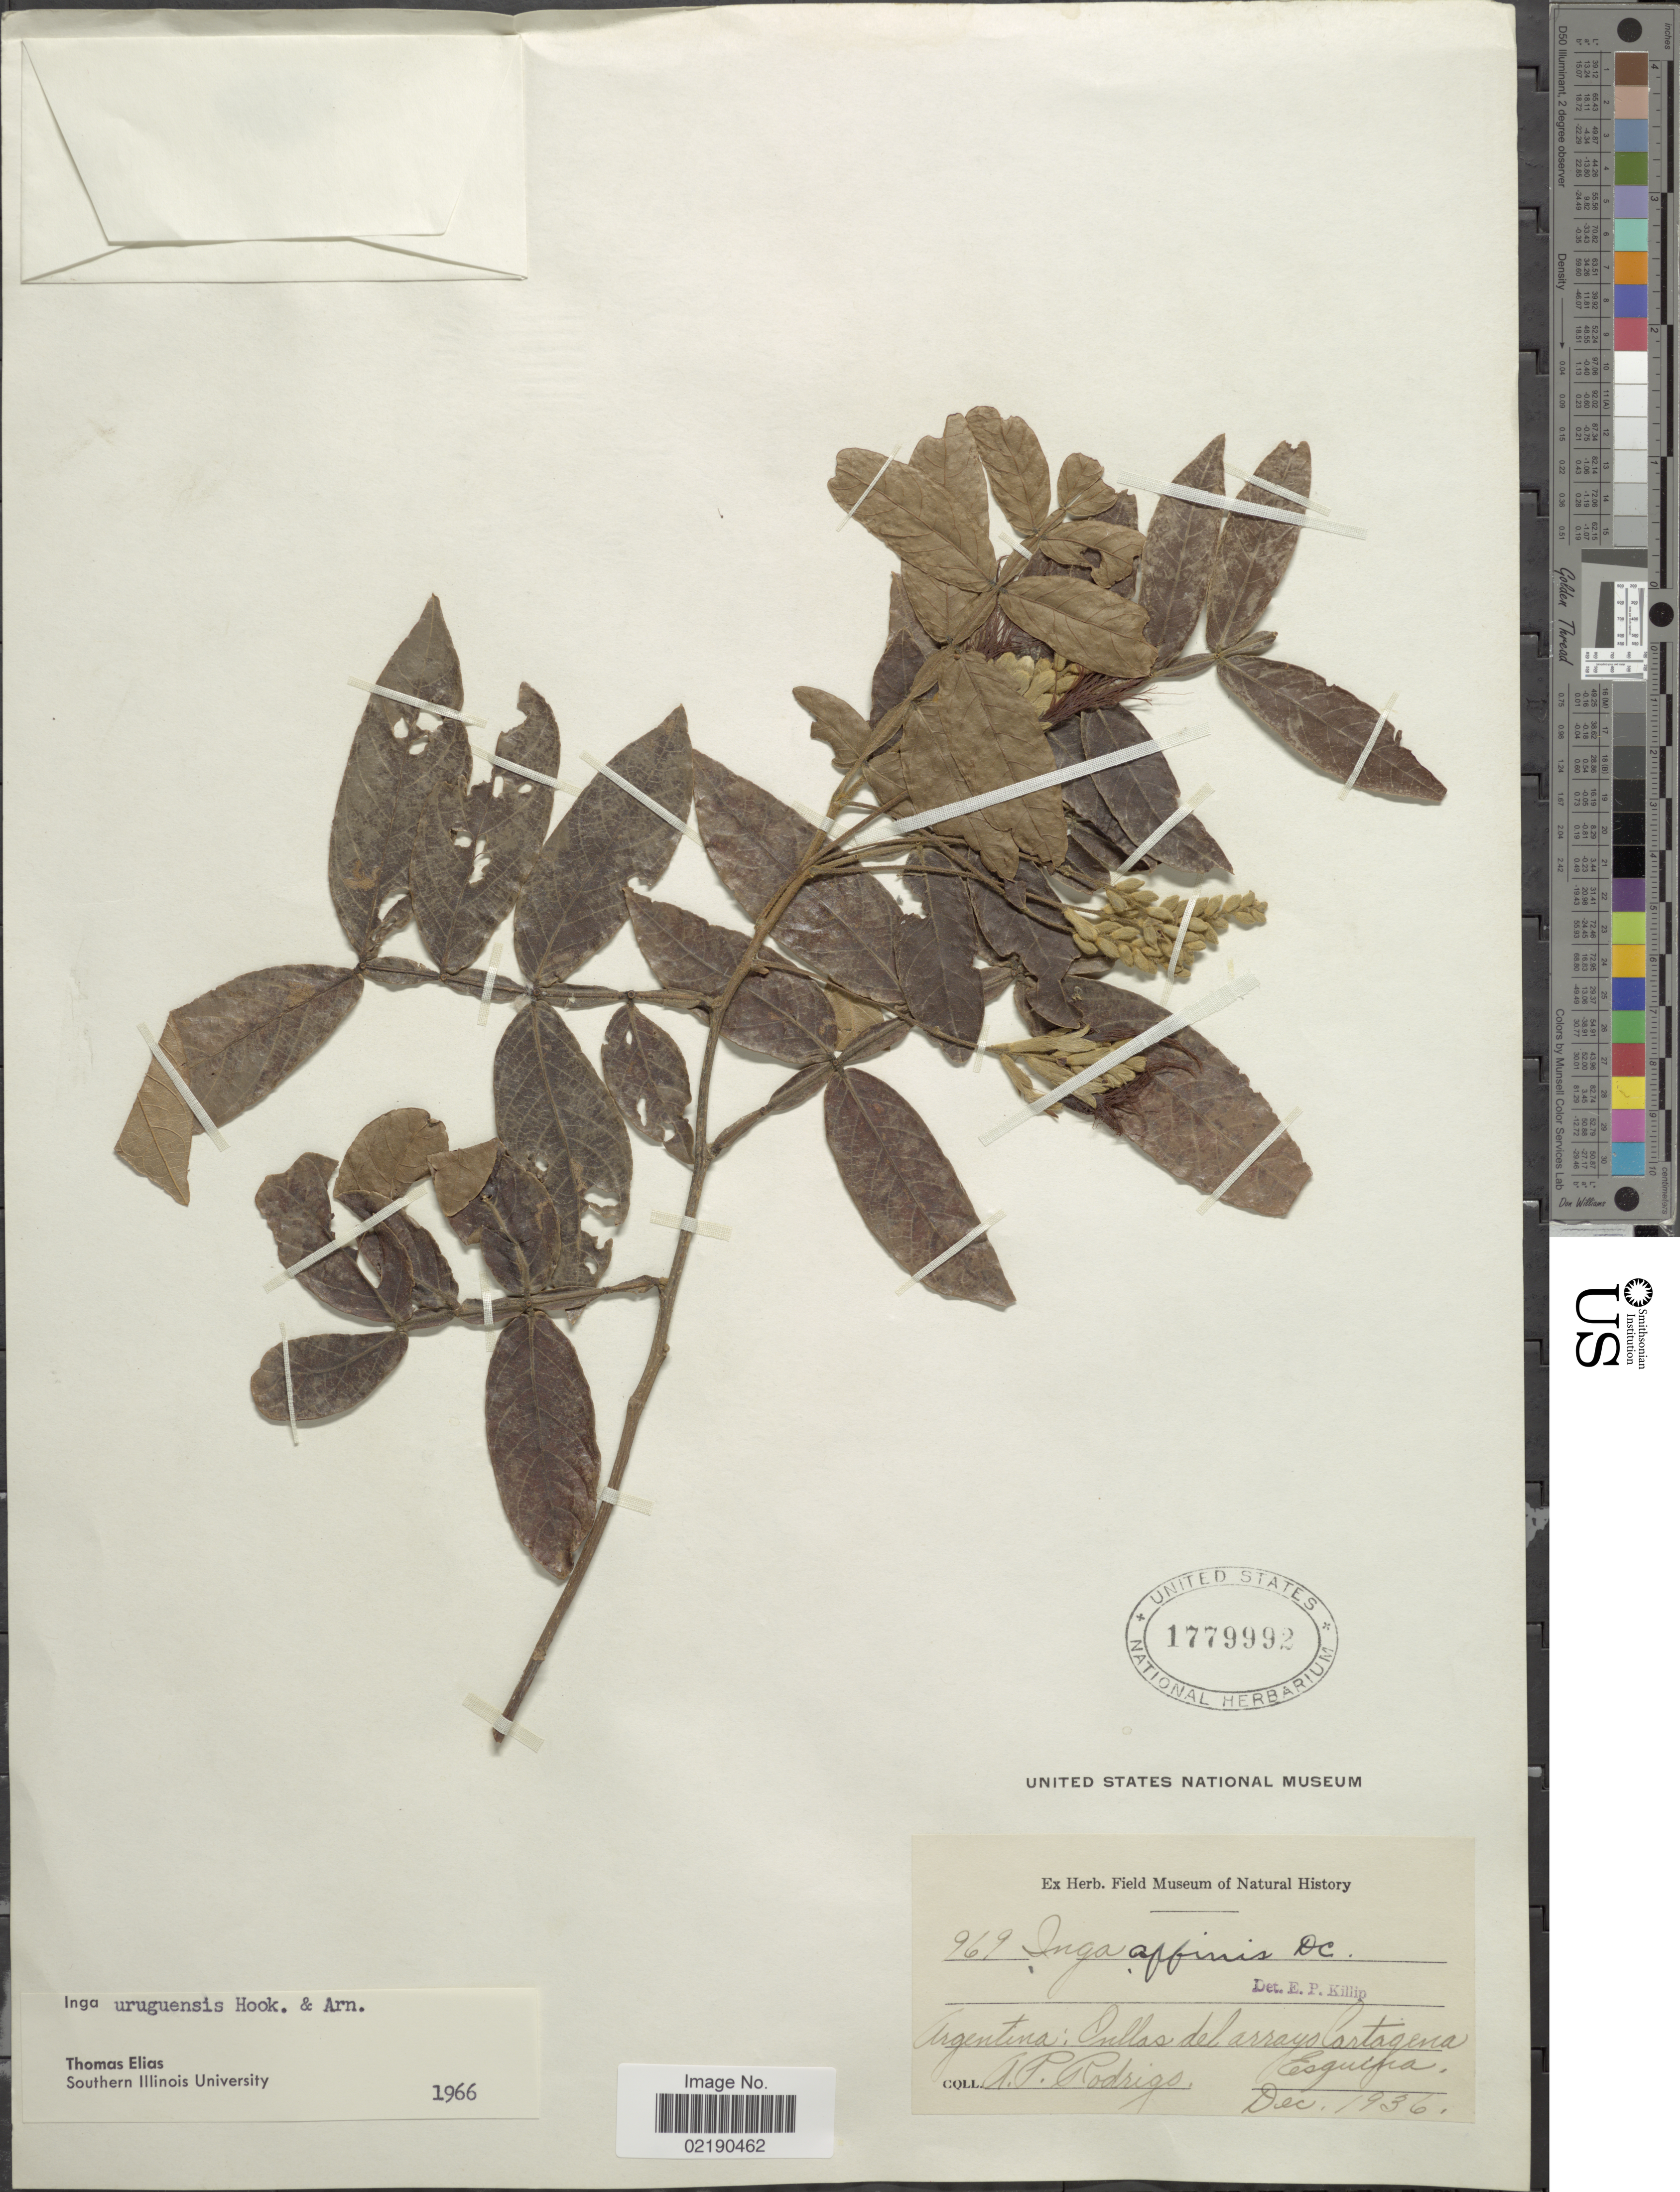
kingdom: Plantae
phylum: Tracheophyta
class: Magnoliopsida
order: Fabales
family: Fabaceae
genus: Inga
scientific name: Inga vera subsp. affinis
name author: (DC.) T.D. Penn.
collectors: A. Rodrigo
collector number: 969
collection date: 1936-12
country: Argentina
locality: Oullas del arrayo Cartagena, Esquina.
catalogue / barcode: US 1779992